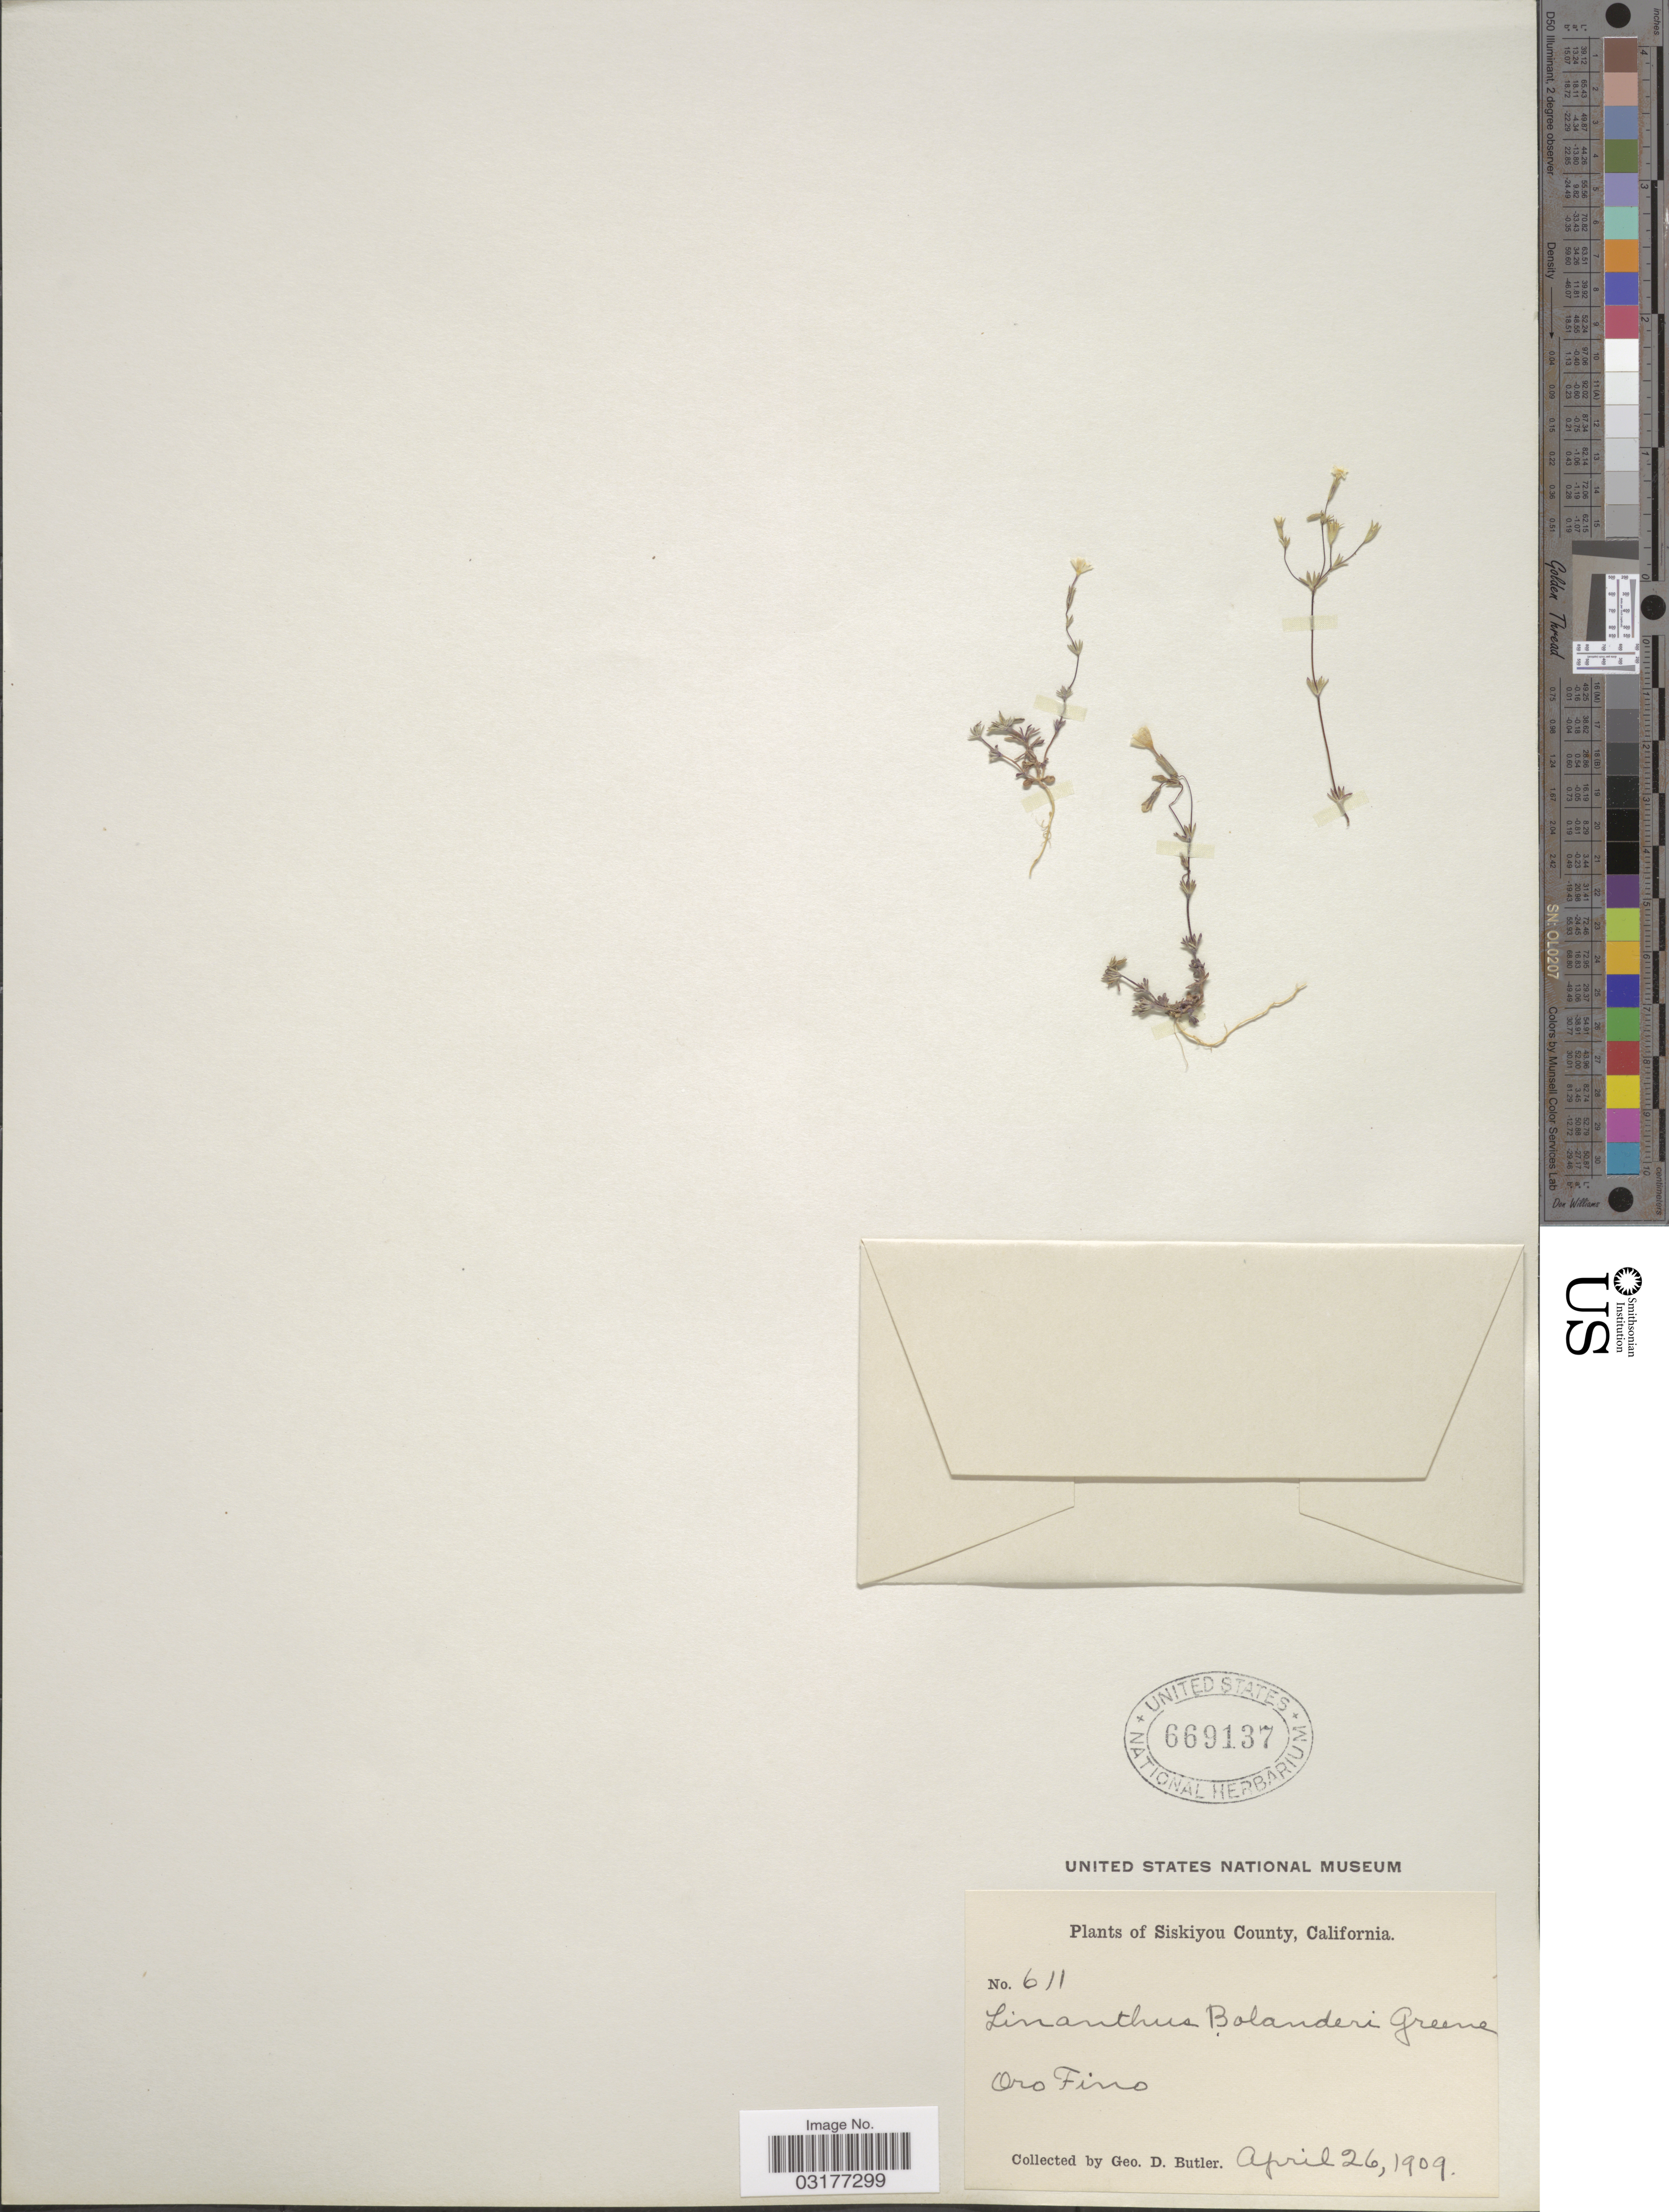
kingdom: Plantae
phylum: Tracheophyta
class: Magnoliopsida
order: Ericales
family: Polemoniaceae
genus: Leptosiphon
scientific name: Leptosiphon bolanderi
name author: (A. Gray) J.M. Porter & L.A. Johnson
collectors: G. D. Butler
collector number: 611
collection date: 1909-04-26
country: United States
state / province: California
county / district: Siskiyou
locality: Siskiyou County. Oro Fino.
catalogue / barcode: US 669137